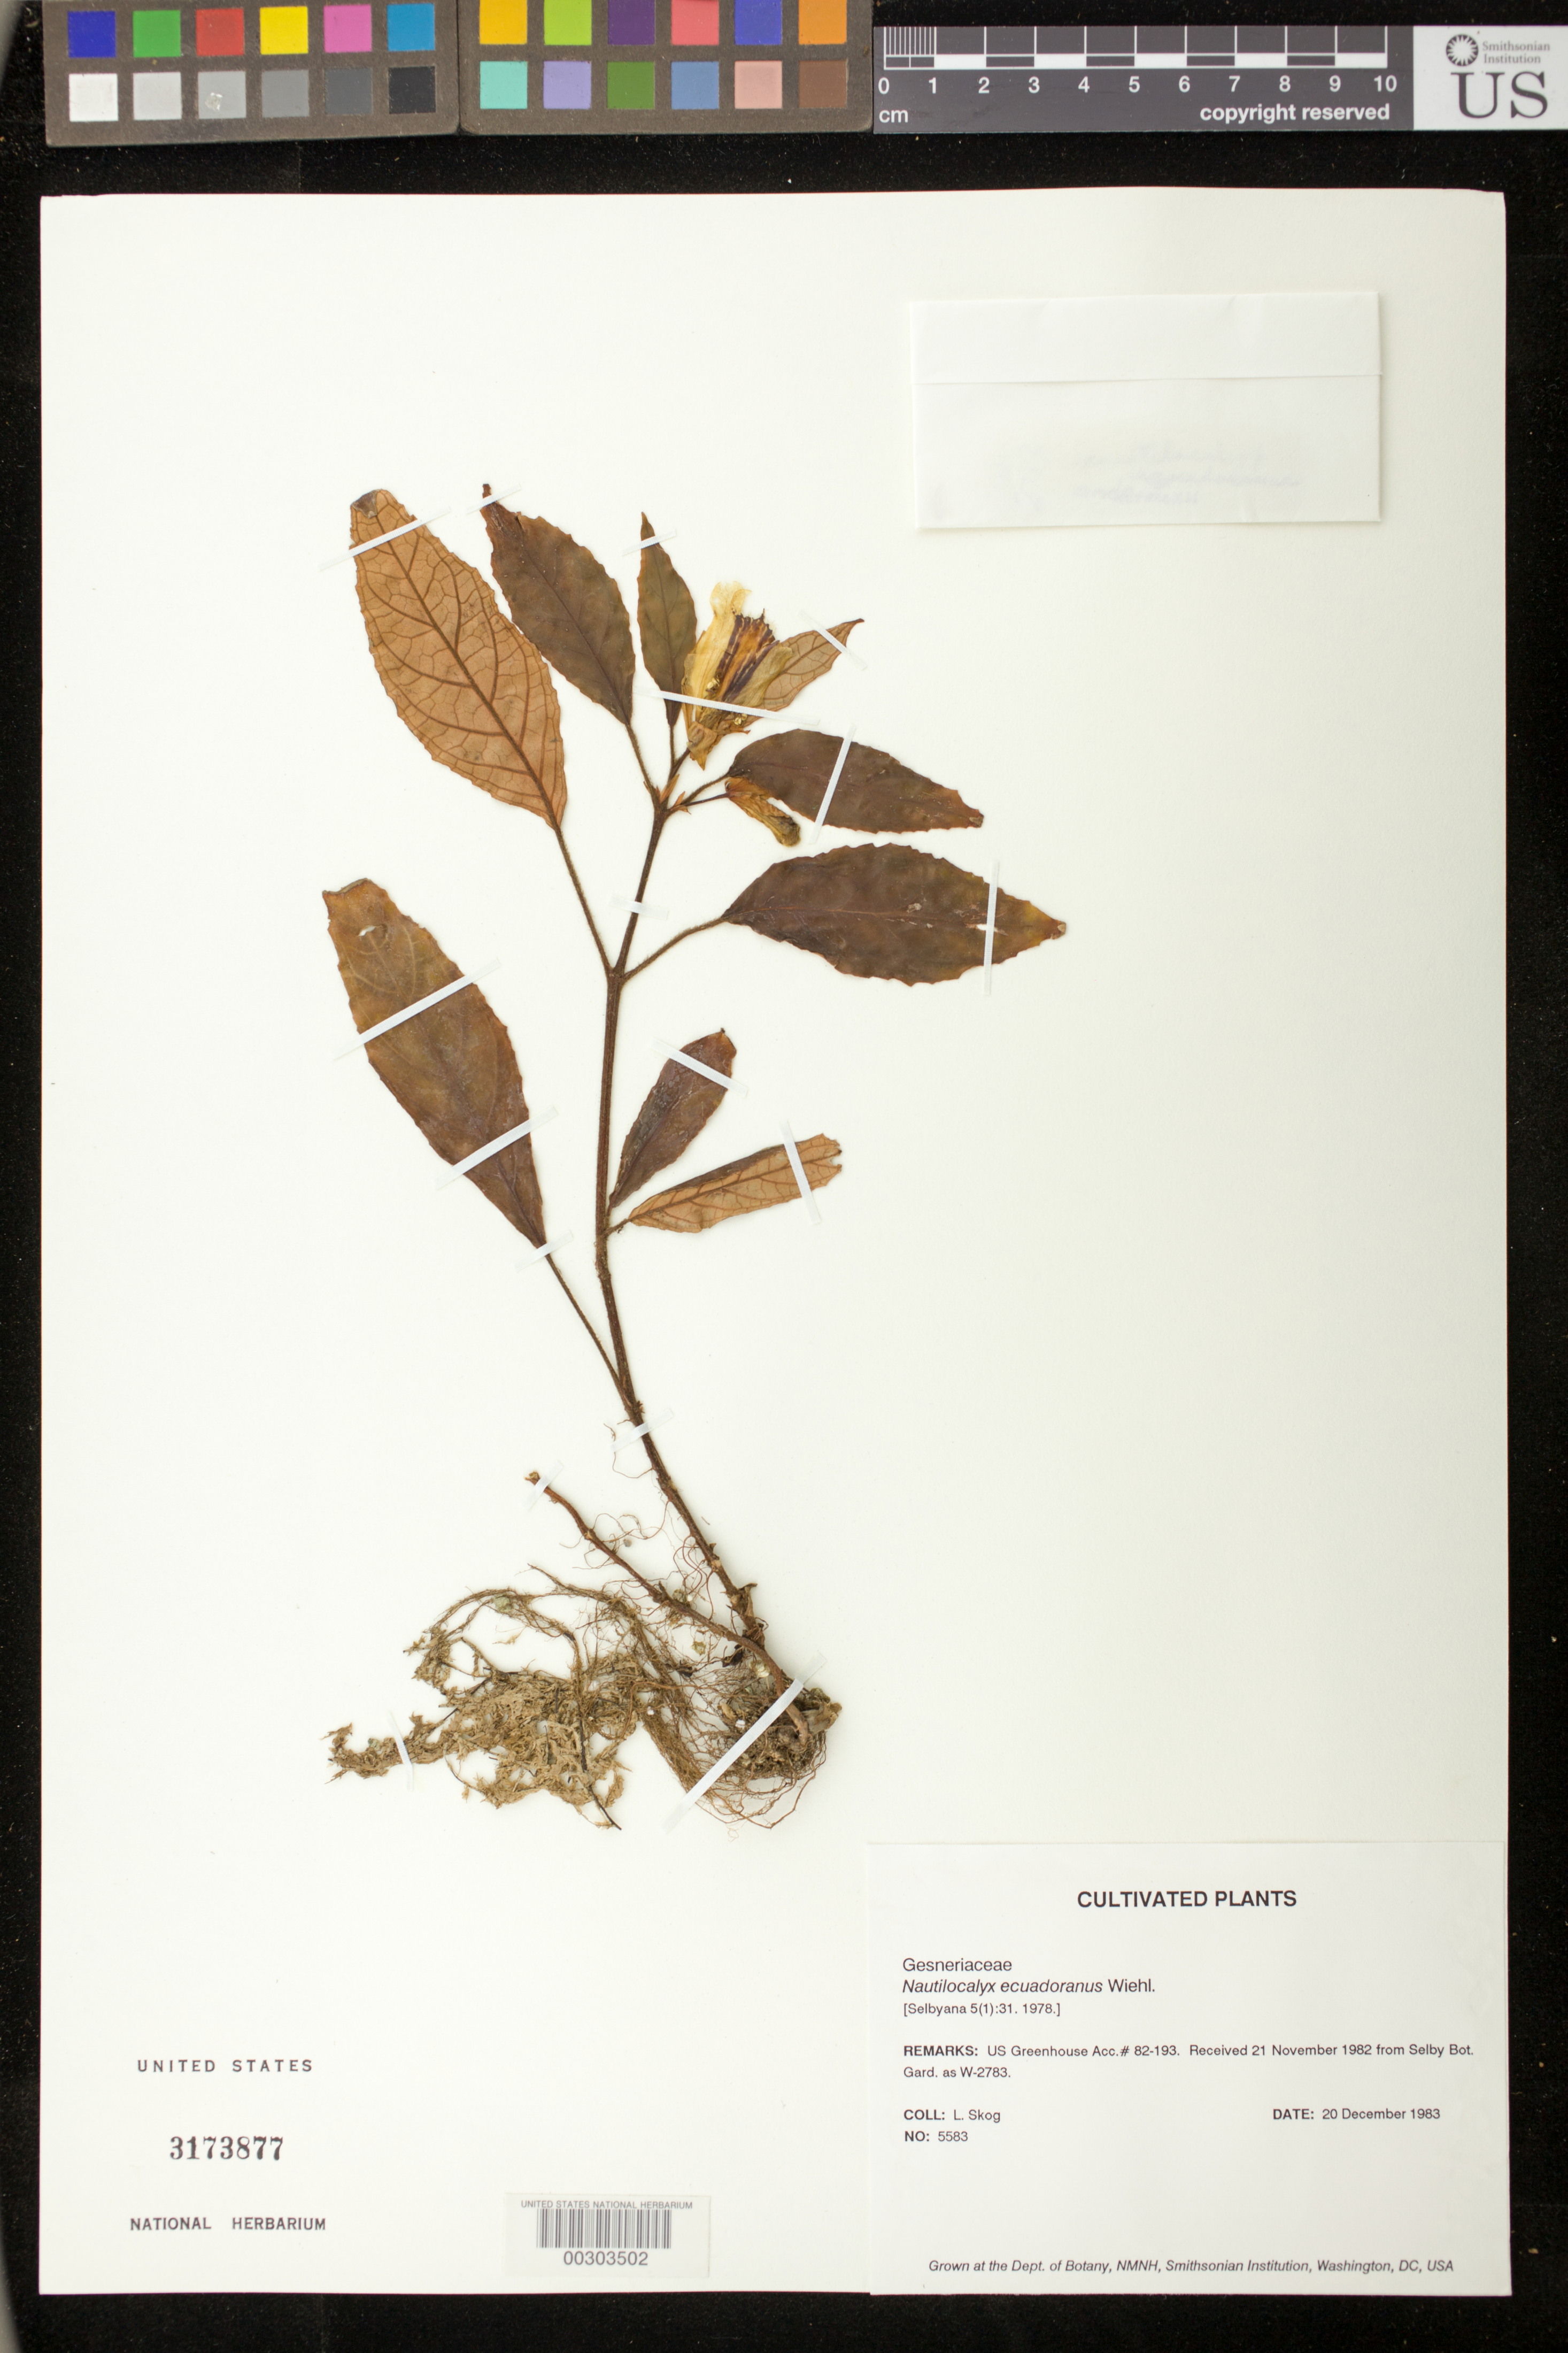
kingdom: Plantae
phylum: Tracheophyta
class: Magnoliopsida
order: Lamiales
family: Gesneriaceae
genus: Nautilocalyx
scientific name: Nautilocalyx ecuadoranus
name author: Wiehler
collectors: L. E. Skog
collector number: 5583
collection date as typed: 20 Dec 1983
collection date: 1983-12-20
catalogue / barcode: US 3173877